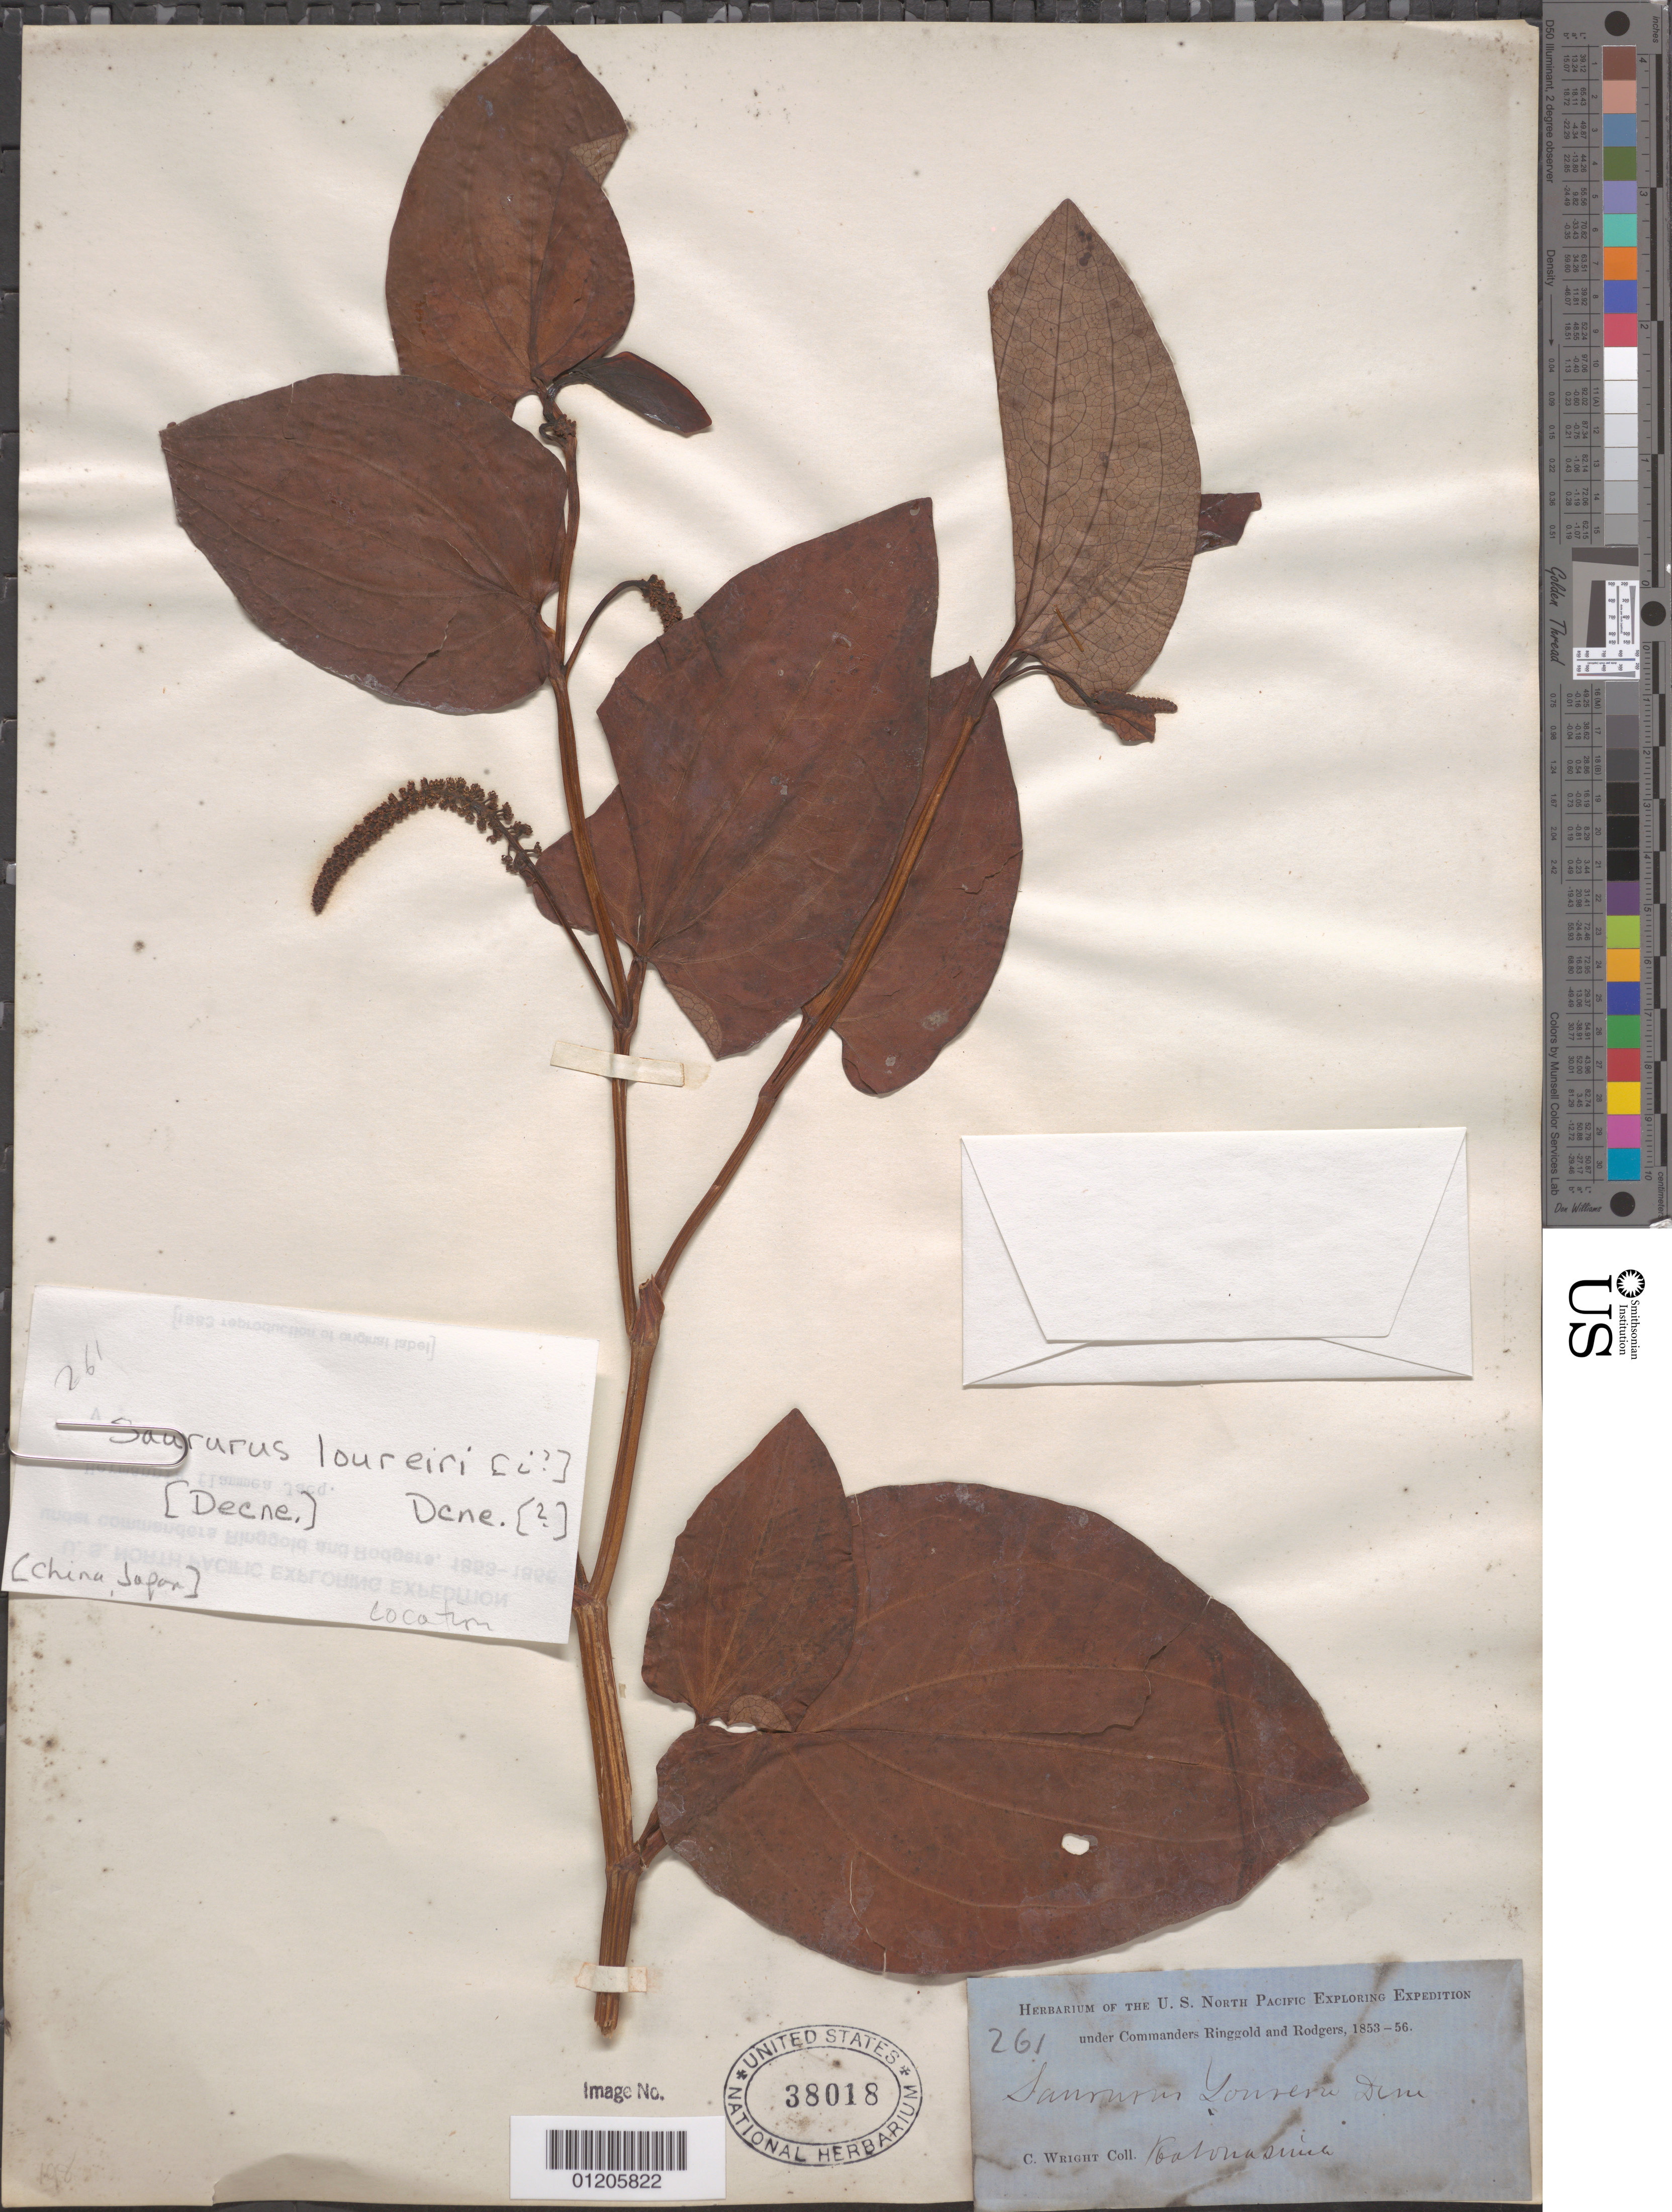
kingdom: Plantae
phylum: Tracheophyta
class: Magnoliopsida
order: Piperales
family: Saururaceae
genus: Saururus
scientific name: Saururus loureiri Decne., nom. superfl.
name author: Decne.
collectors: C. Wright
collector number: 261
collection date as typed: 1853 to -- --- 1856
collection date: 1853/1856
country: Japan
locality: Katonasima.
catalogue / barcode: US 38018